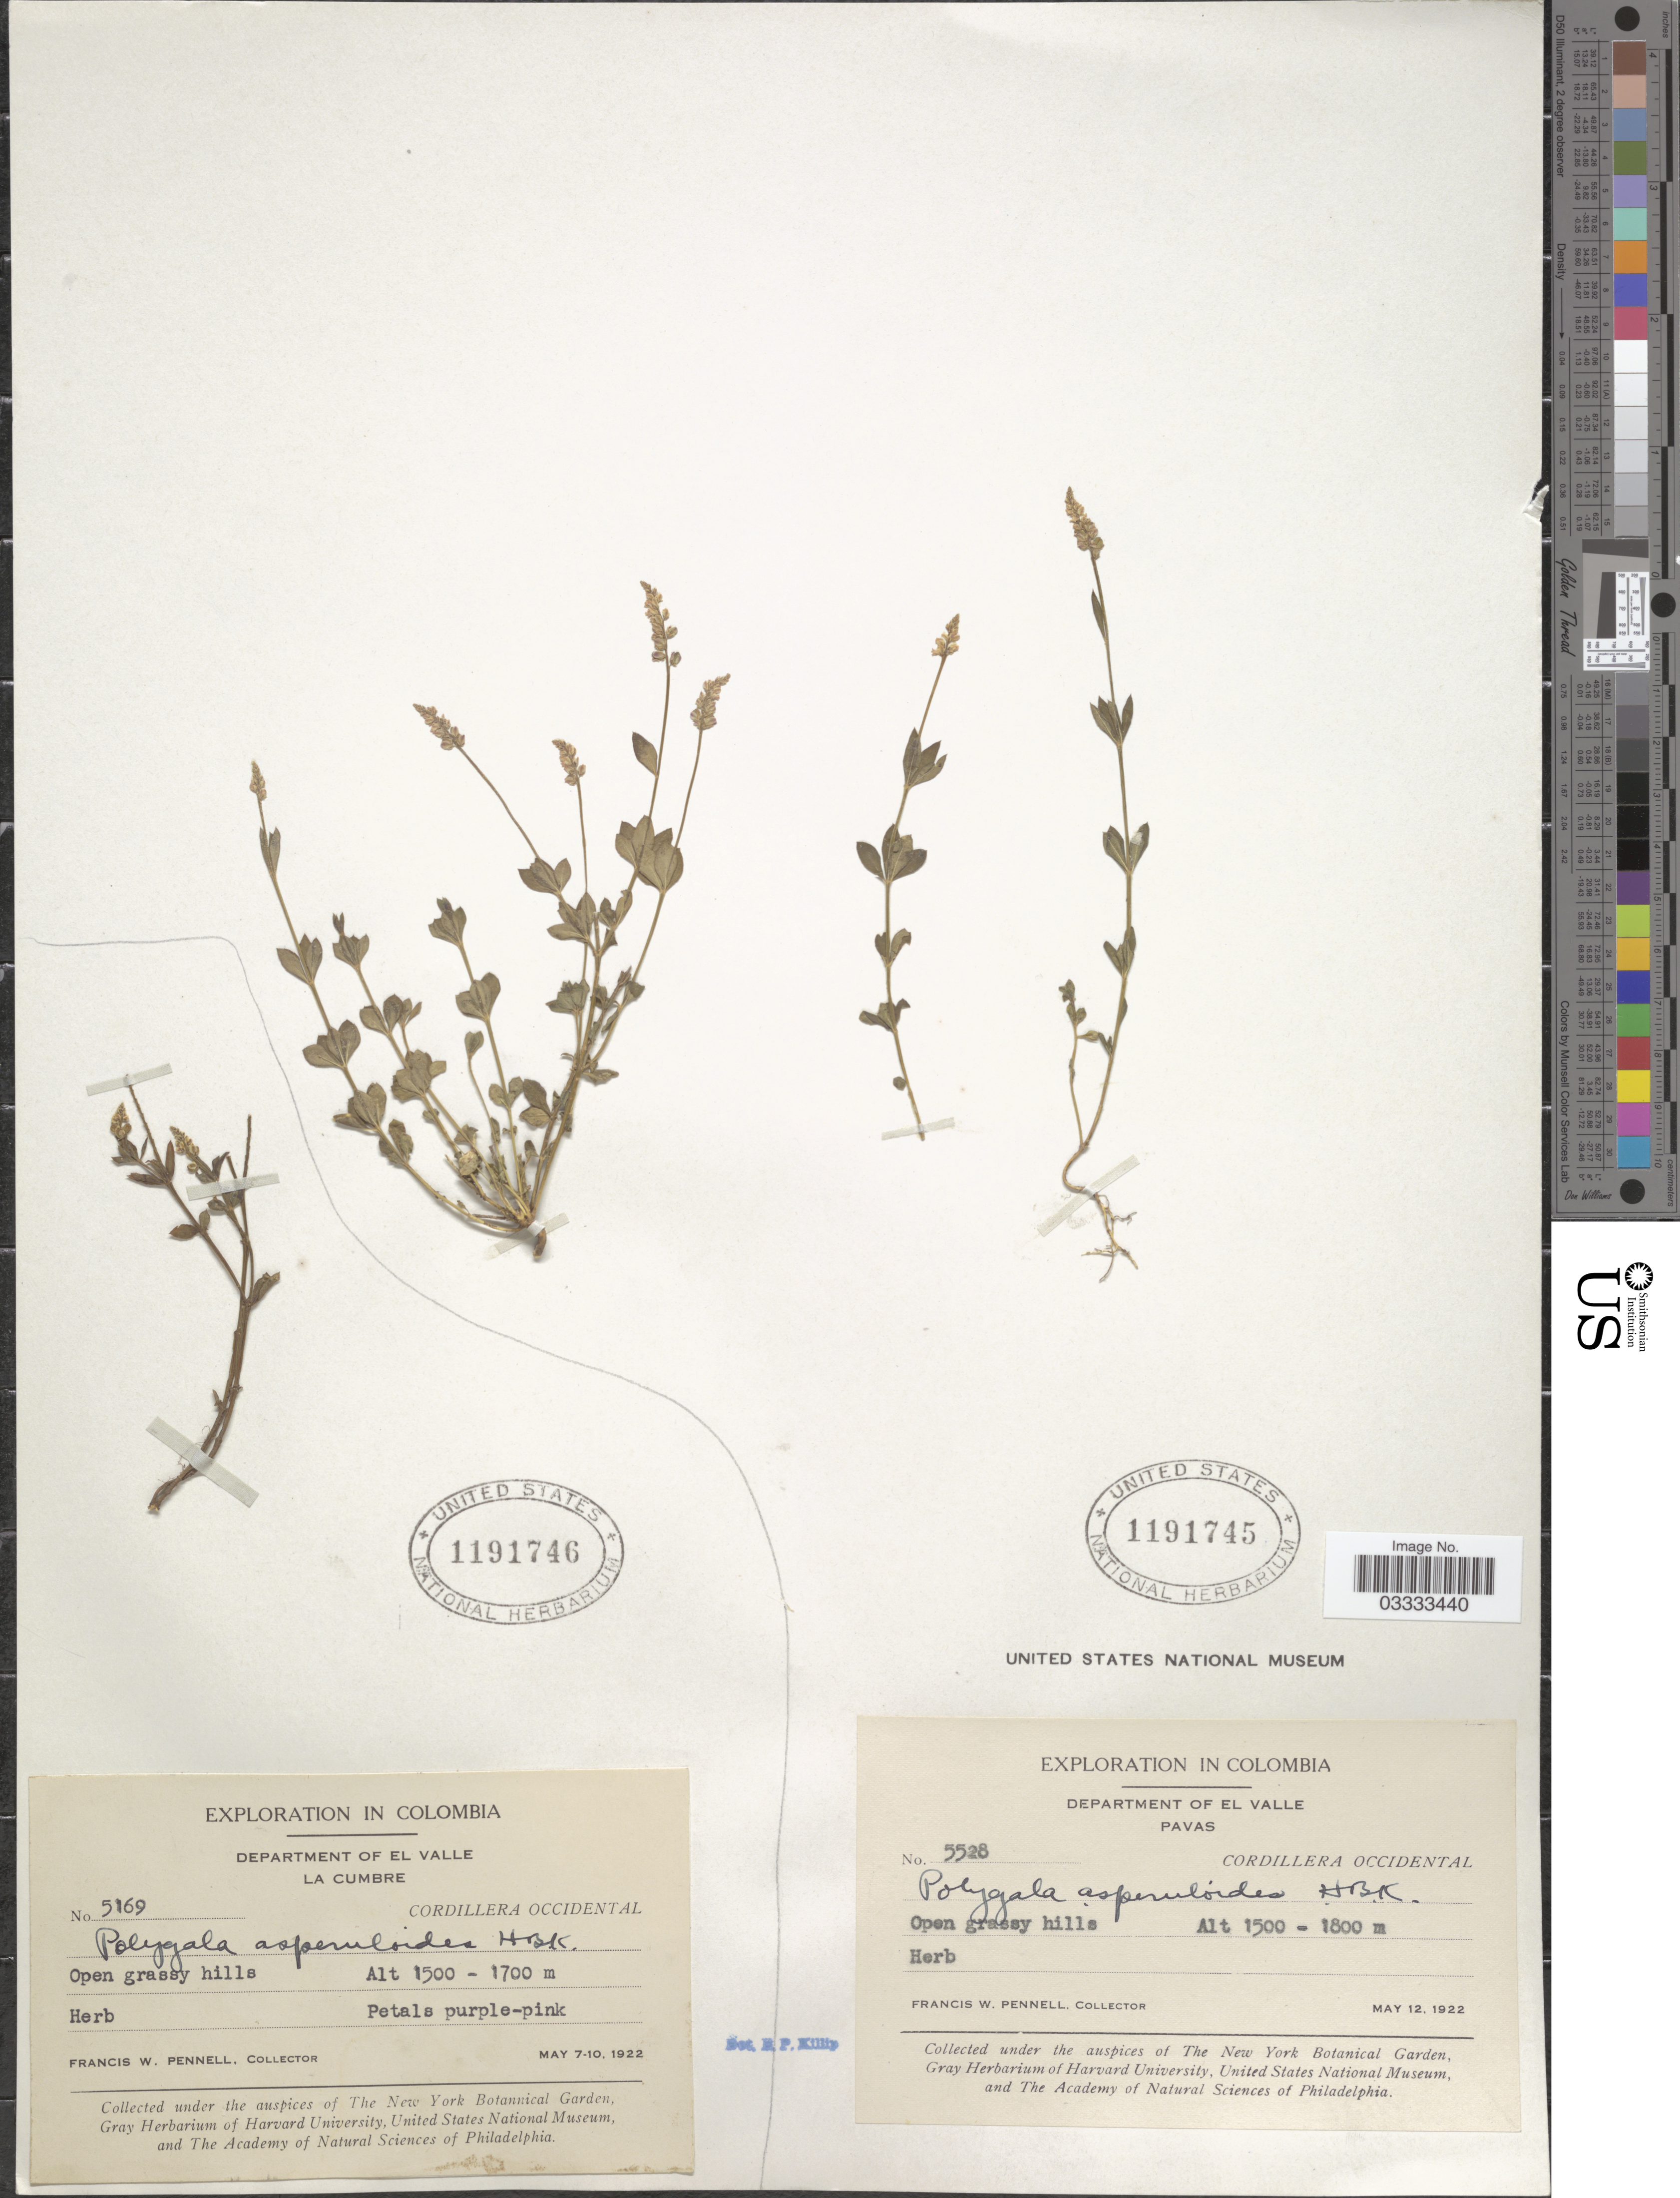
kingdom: Plantae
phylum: Tracheophyta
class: Magnoliopsida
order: Fabales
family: Polygalaceae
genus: Polygala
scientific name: Polygala asperuloides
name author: Kunth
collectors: F. W. Pennell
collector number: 5528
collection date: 1922-05-12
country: Colombia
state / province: Valle del Cauca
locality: Department of El Valle. Pavas, Cordillera Occidental.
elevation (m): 1500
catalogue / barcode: US 1191745